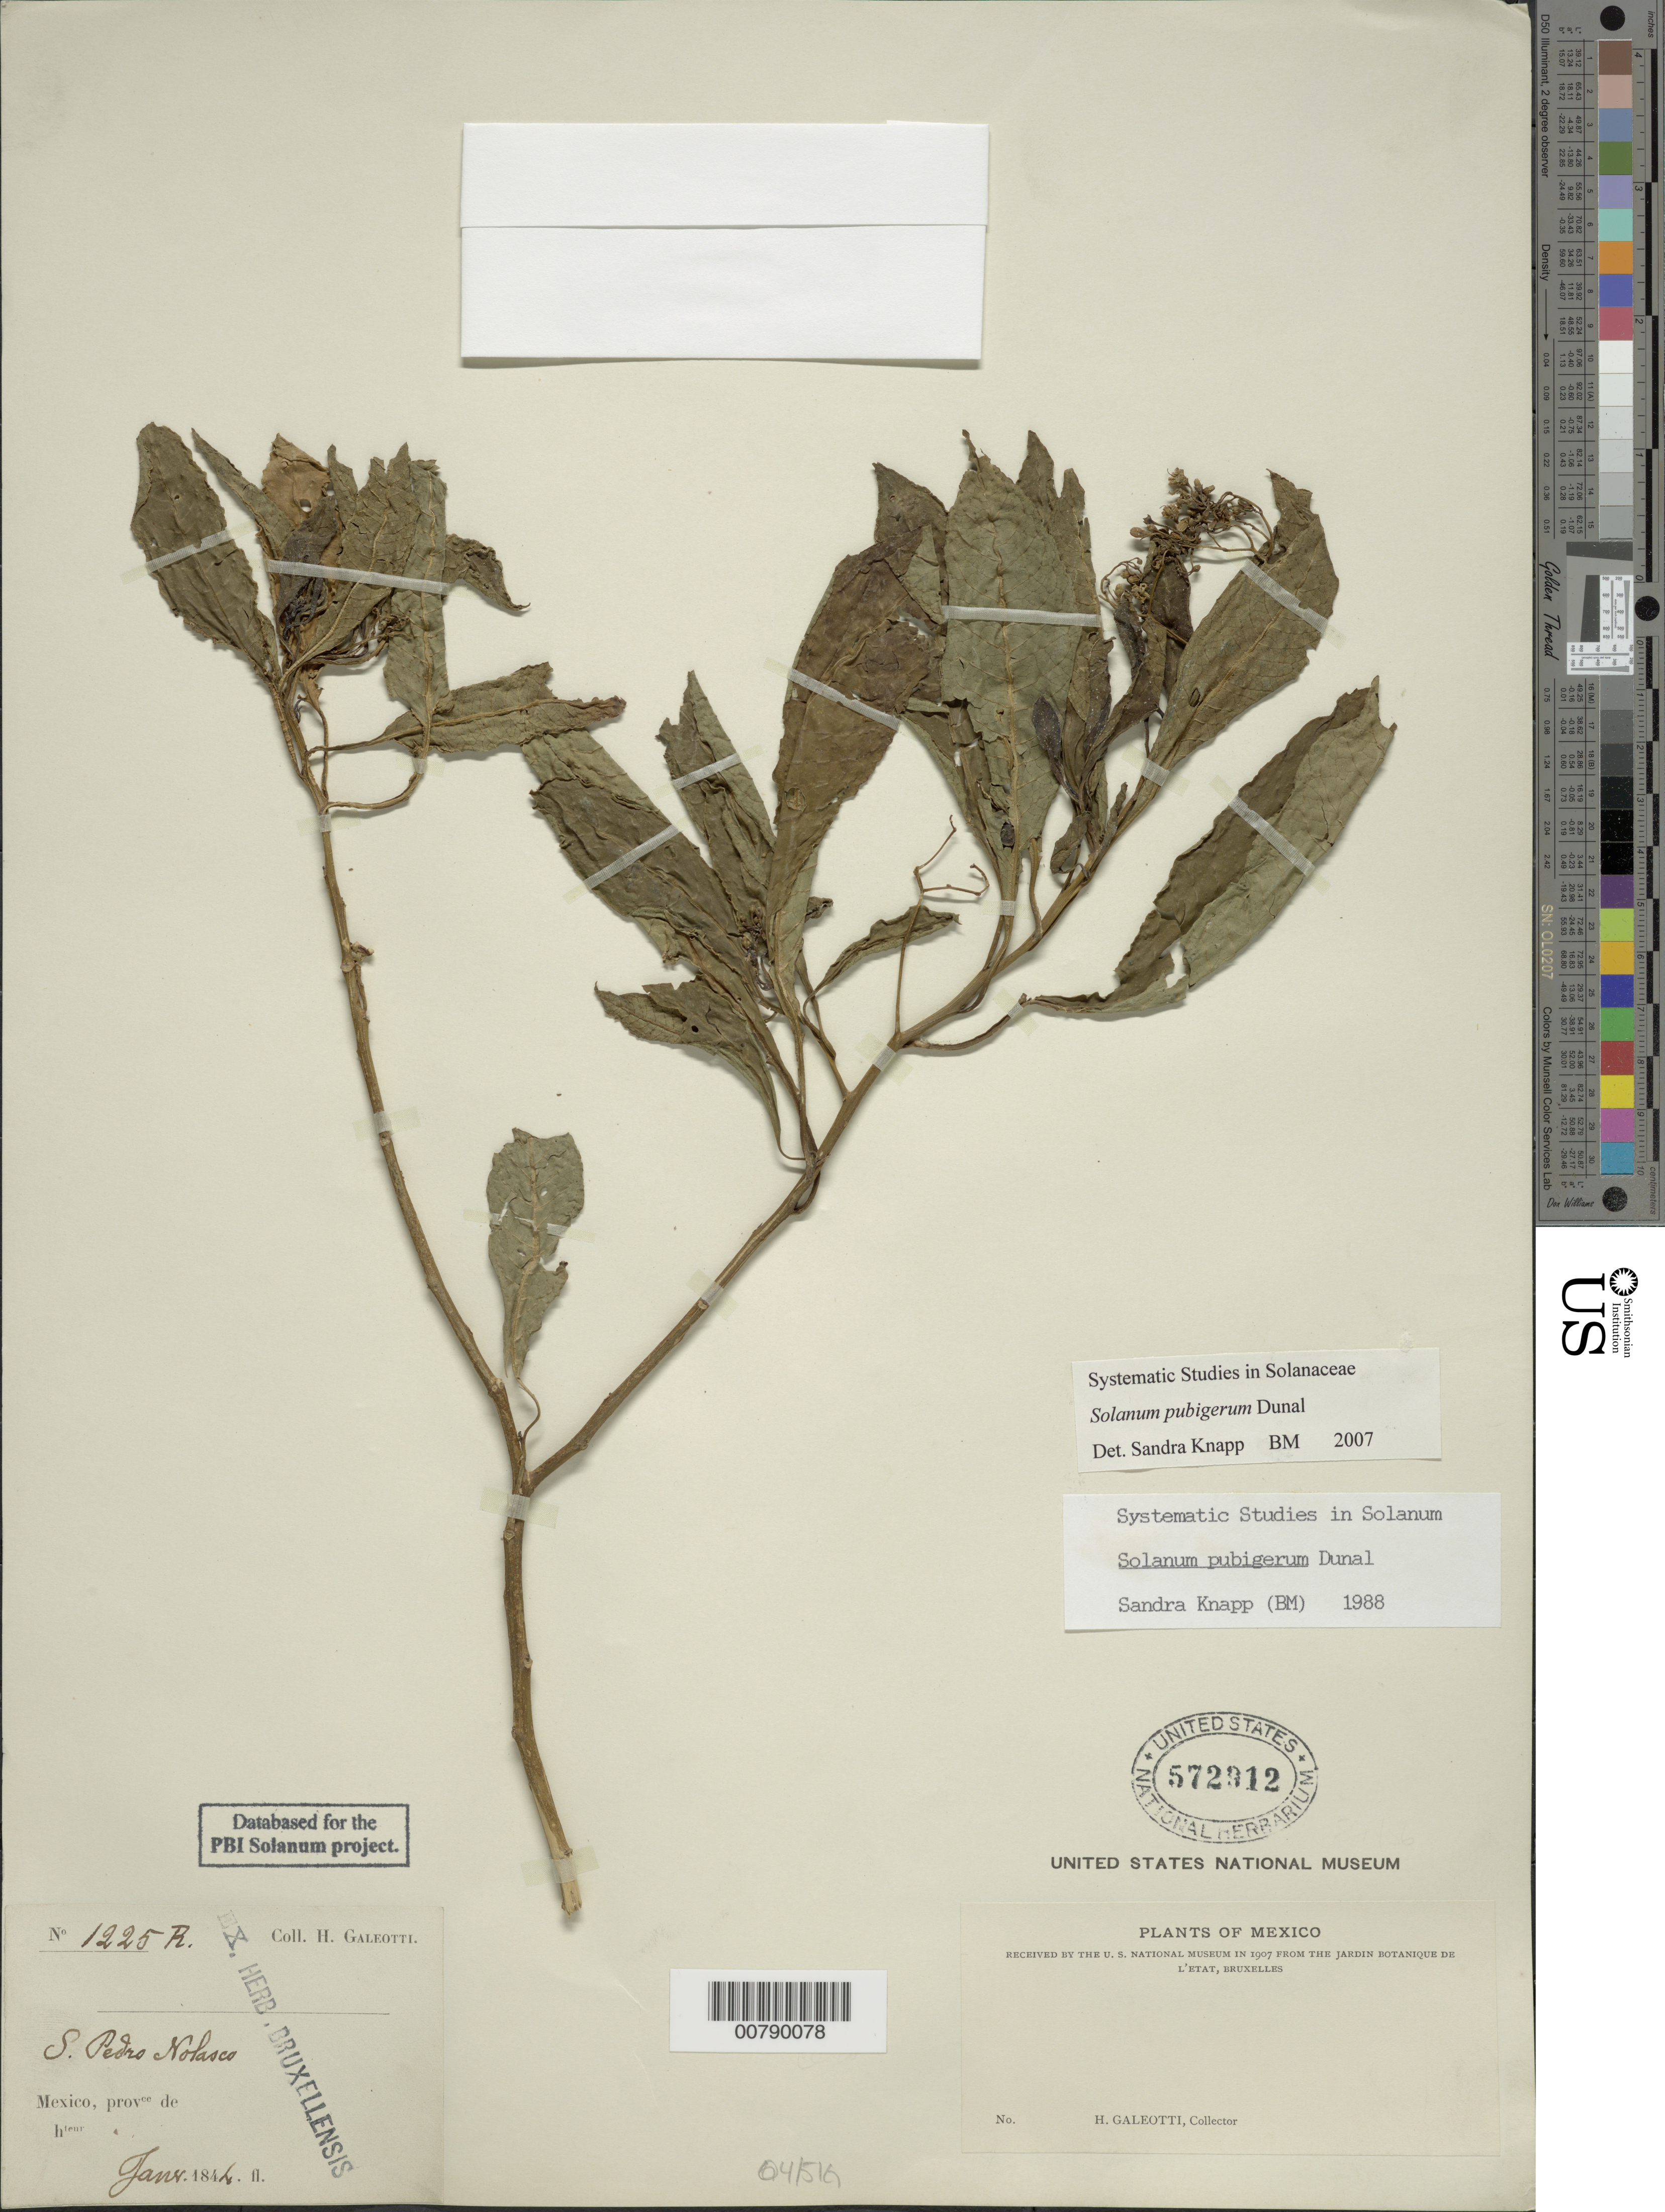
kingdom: Plantae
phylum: Tracheophyta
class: Magnoliopsida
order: Solanales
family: Solanaceae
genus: Solanum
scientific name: Solanum pubigerum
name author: Dunal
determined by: Knapp, S. D.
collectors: H. G. Galeotti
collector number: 1225R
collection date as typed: Jan 1844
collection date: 1844-01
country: Mexico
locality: San Pedro Nolasco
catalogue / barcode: US 572912